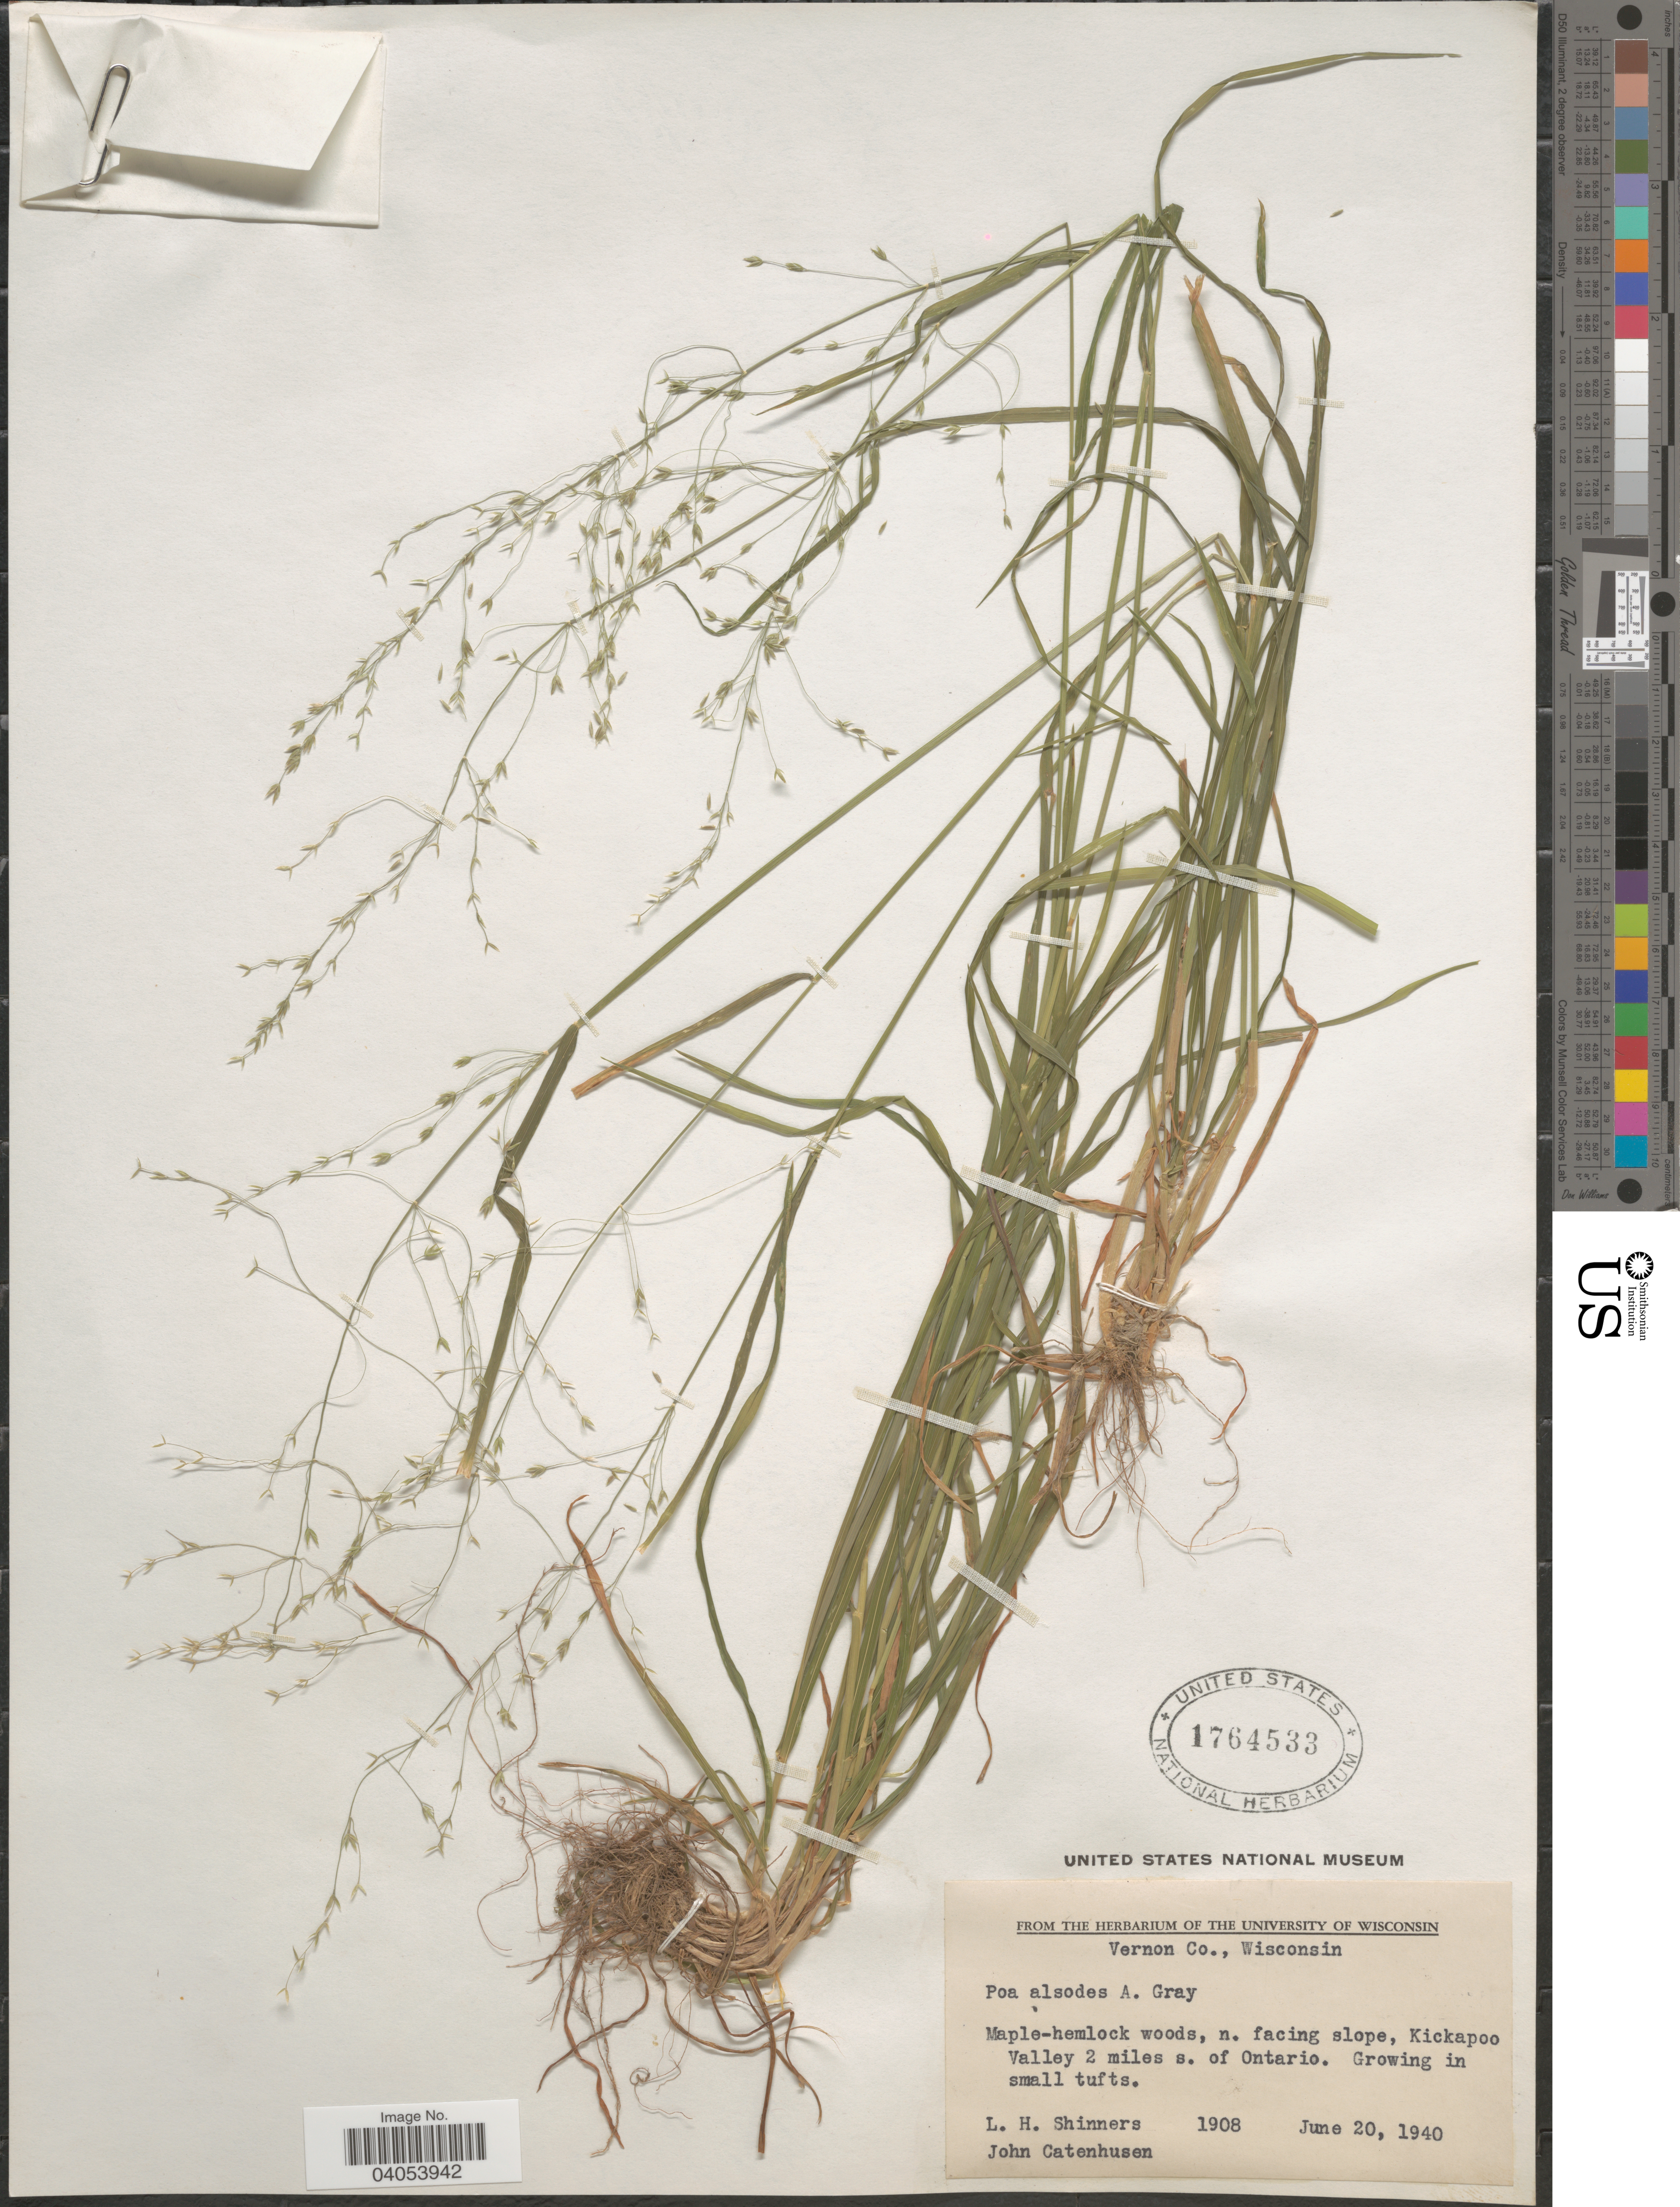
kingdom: Plantae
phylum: Tracheophyta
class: Liliopsida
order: Poales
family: Poaceae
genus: Poa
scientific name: Poa alsodes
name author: A. Gray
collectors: L. H. Shinners & J. Catenhusen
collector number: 1908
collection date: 1940-06-20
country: United States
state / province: Wisconsin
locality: Vernon Co. N. facing slope, Kickapoo Valley 2 miles s. of Ontario.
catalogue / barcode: US 1764533